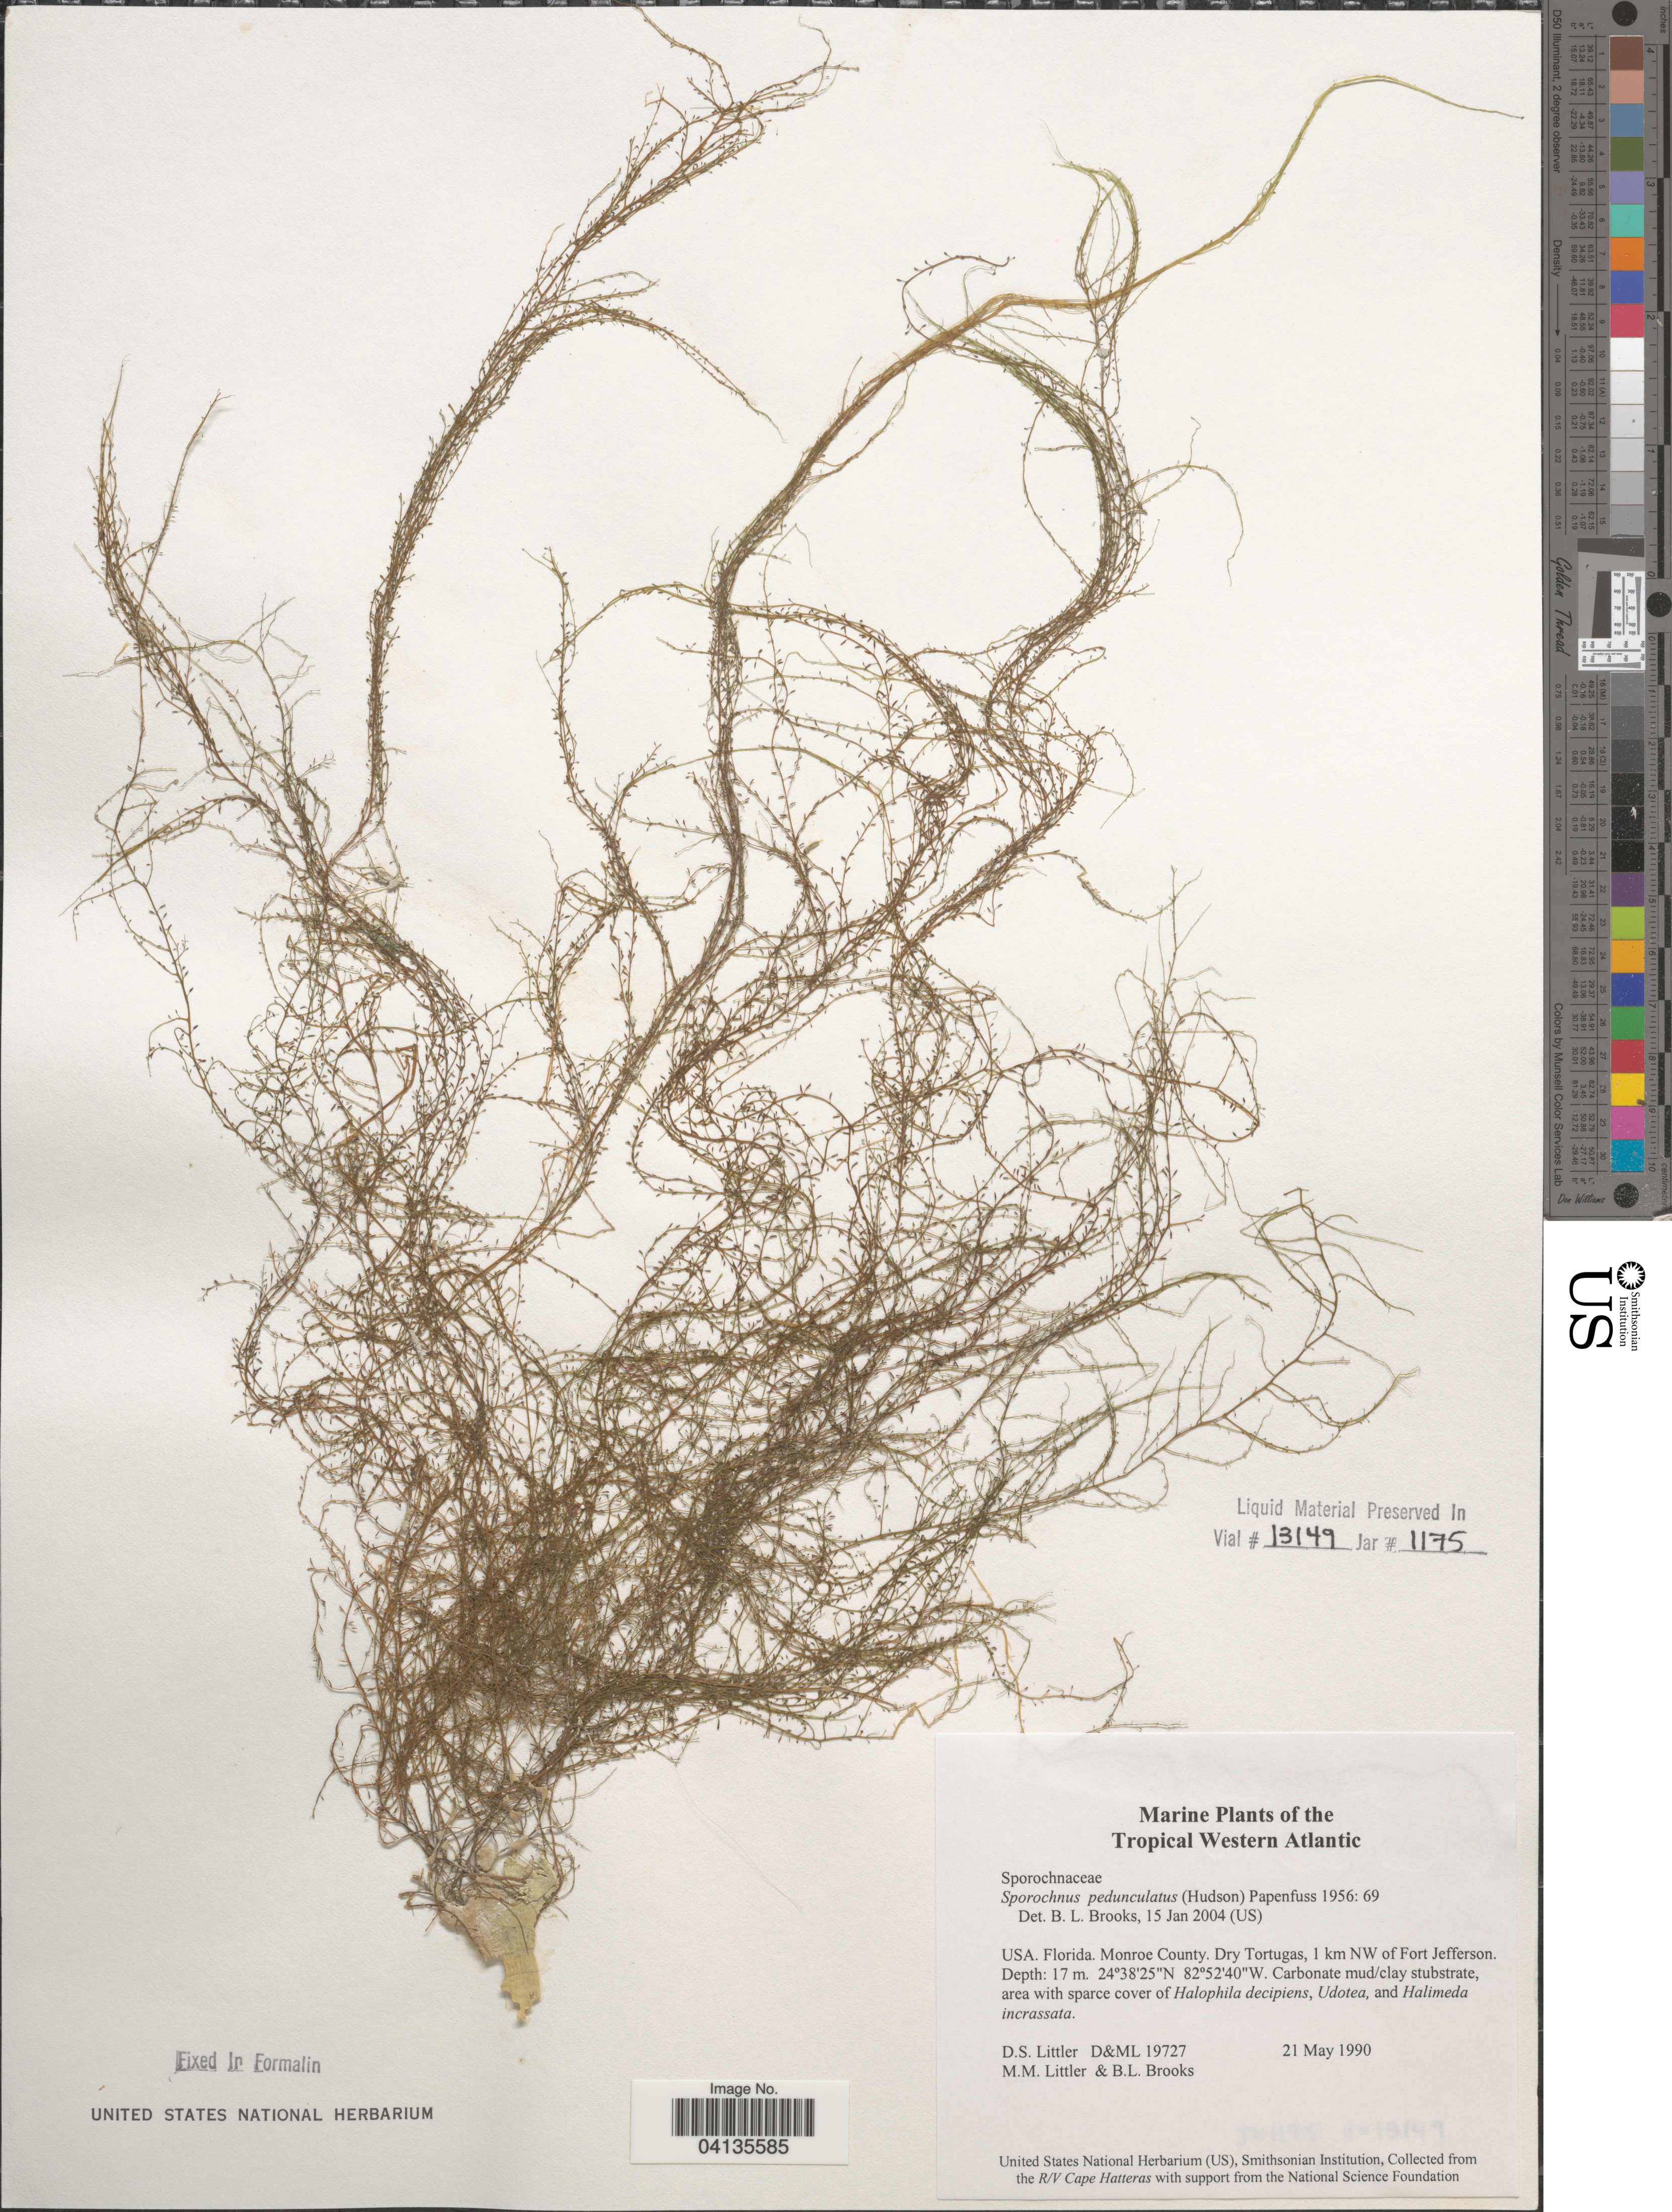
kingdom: Chromista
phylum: Ochrophyta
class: Phaeophyceae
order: Sporochnales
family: Sporochnaceae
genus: Sporochnus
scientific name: Sporochnus pedunculatus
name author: (Huds.) C. Agardh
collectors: D. S. Littler & B. Brooks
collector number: D&ML19727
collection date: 1990-05-21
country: United States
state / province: Florida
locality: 1 km NW of Fort Jefferson.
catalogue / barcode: US 238628